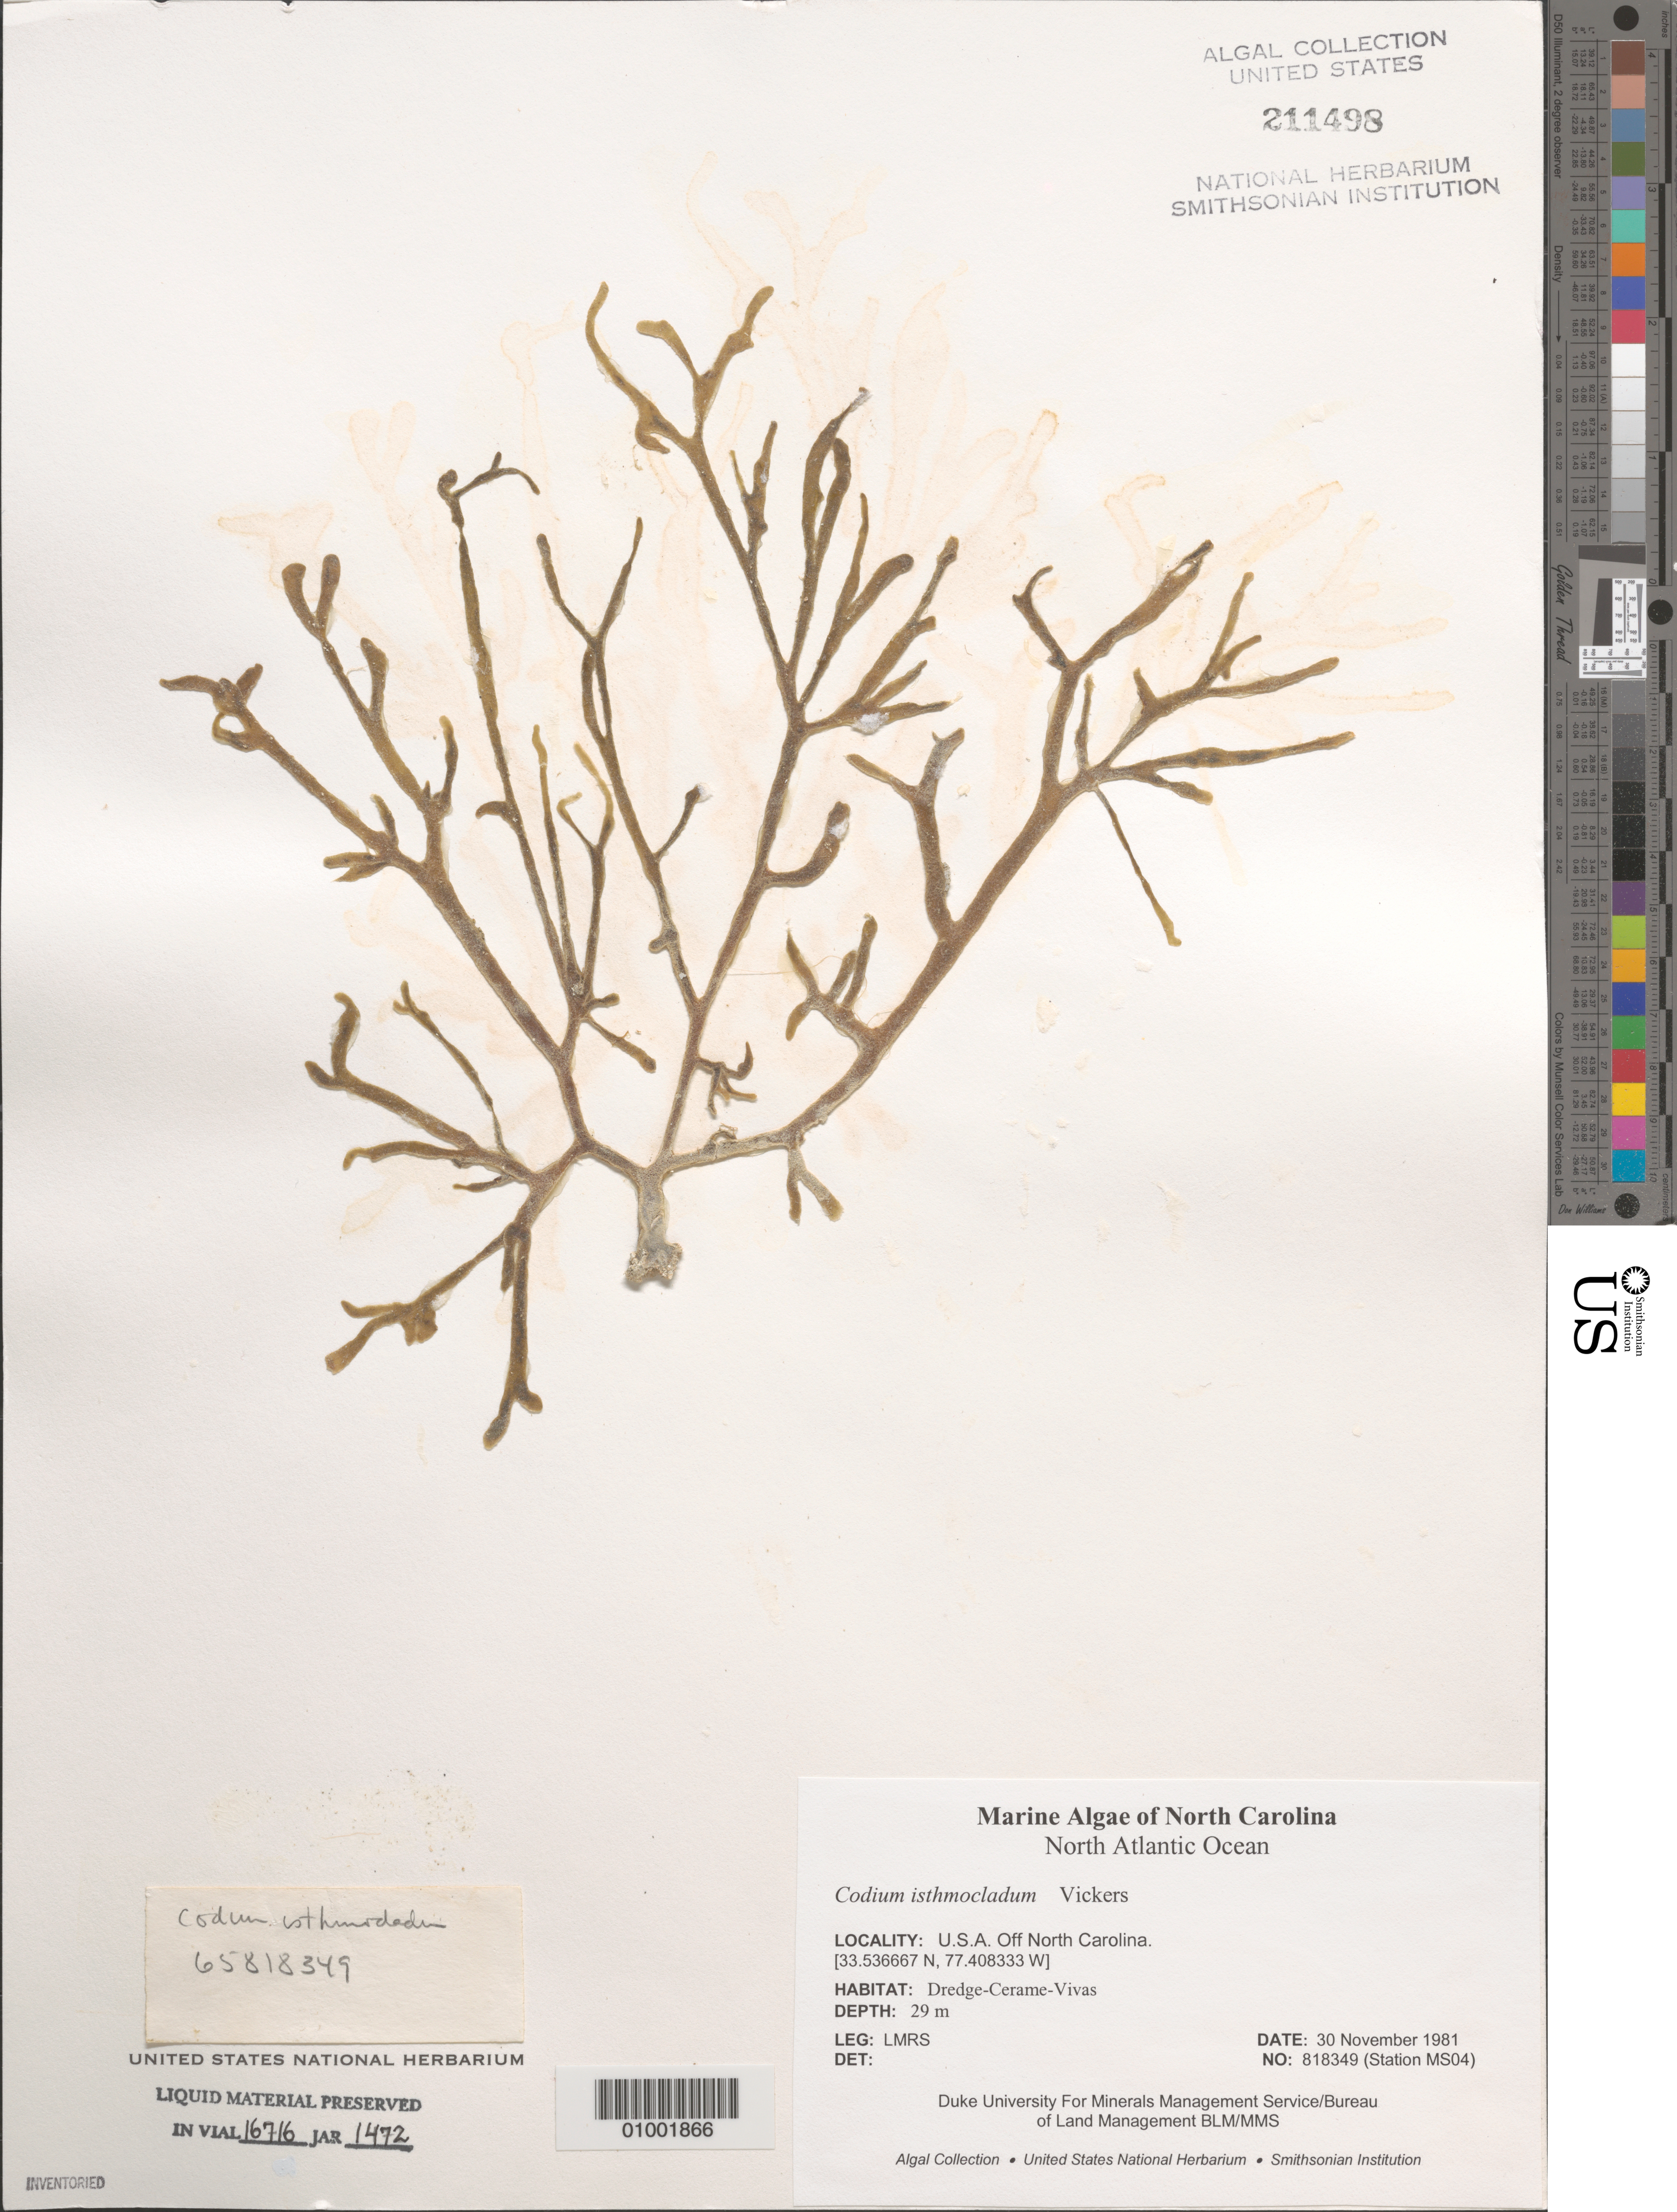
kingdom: Plantae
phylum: Chlorophyta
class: Ulvophyceae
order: Bryopsidales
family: Codiaceae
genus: Codium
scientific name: Codium isthmocladum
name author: Vickers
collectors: LMRS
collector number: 818349 (Station MS04)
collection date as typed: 30 Nov 1981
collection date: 1981-11-30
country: United States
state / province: North Carolina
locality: North Atlantic Ocean off North Carolina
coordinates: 33.536667 N, 77.408333 W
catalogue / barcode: US 211498